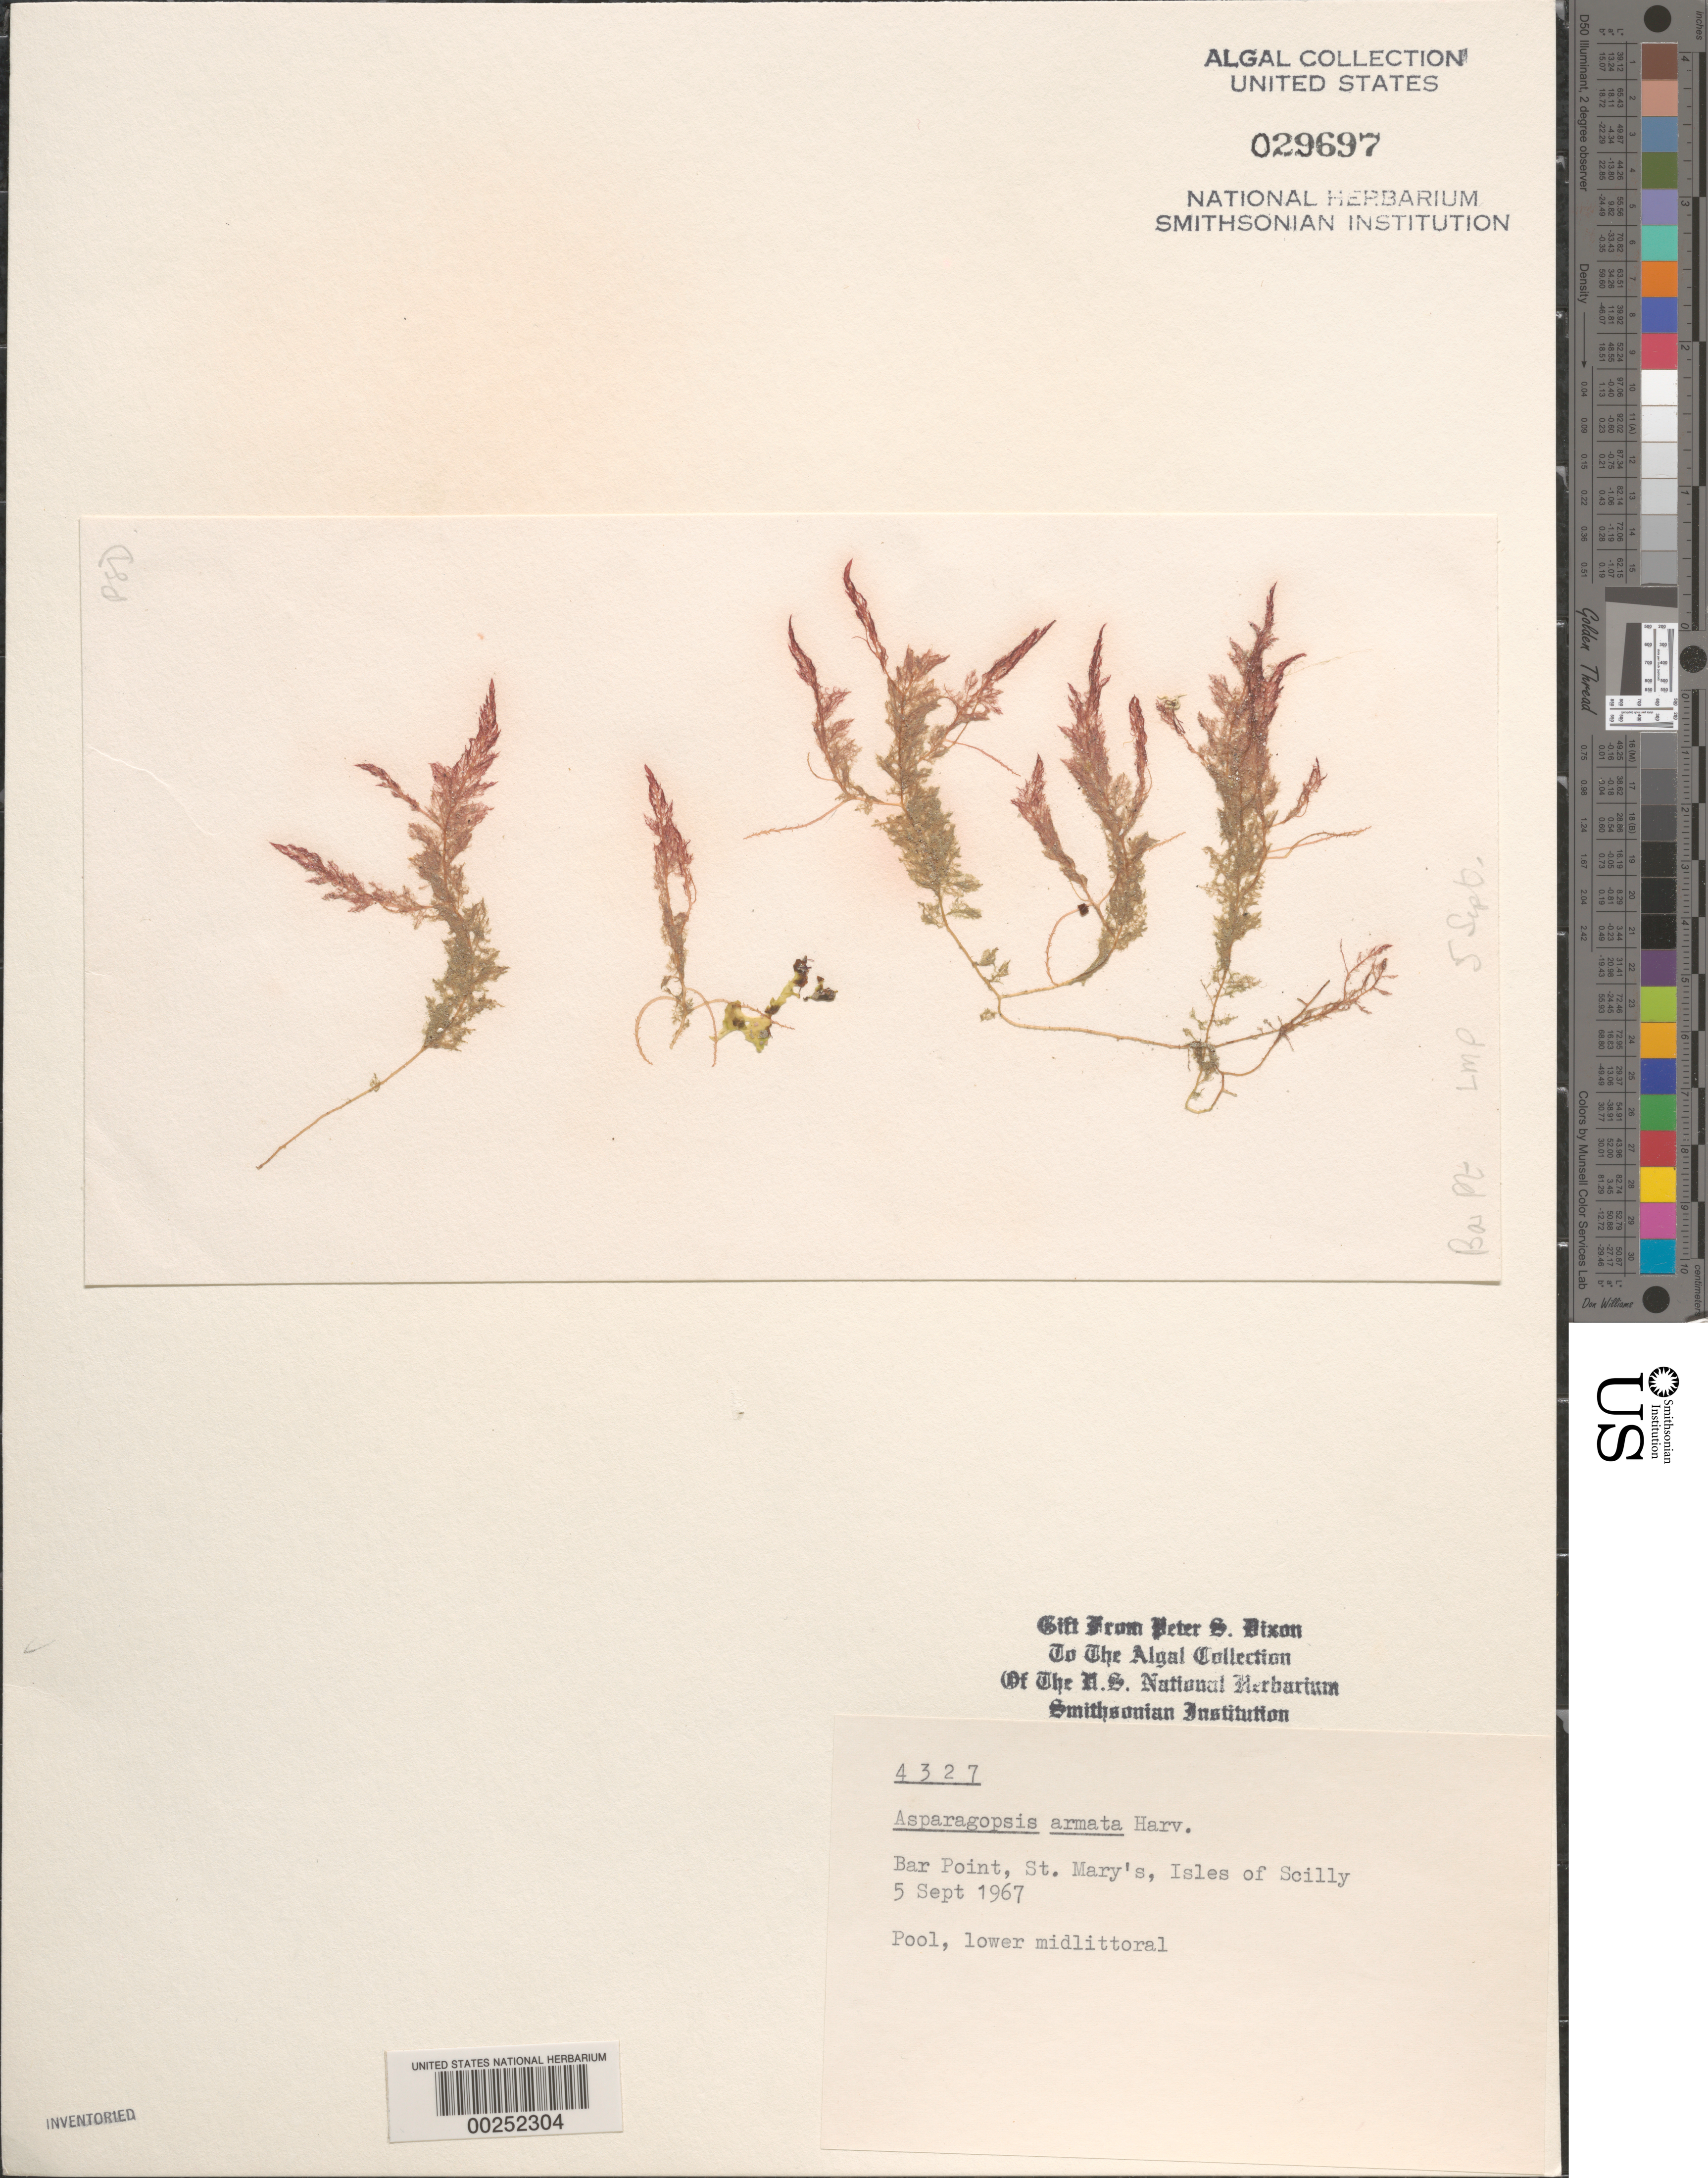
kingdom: Plantae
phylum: Rhodophyta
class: Florideophyceae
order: Bonnemaisoniales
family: Bonnemaisoniaceae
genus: Asparagopsis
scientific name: Asparagopsis armata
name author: Harv.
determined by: Dixon, P. S.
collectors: P. S. Dixon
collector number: PSD 4327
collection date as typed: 05 Sep 1967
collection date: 1967-09-05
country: United Kingdom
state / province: England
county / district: Council of the Isles of Scilly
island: St. Mary's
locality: Bar Point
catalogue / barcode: US 29697